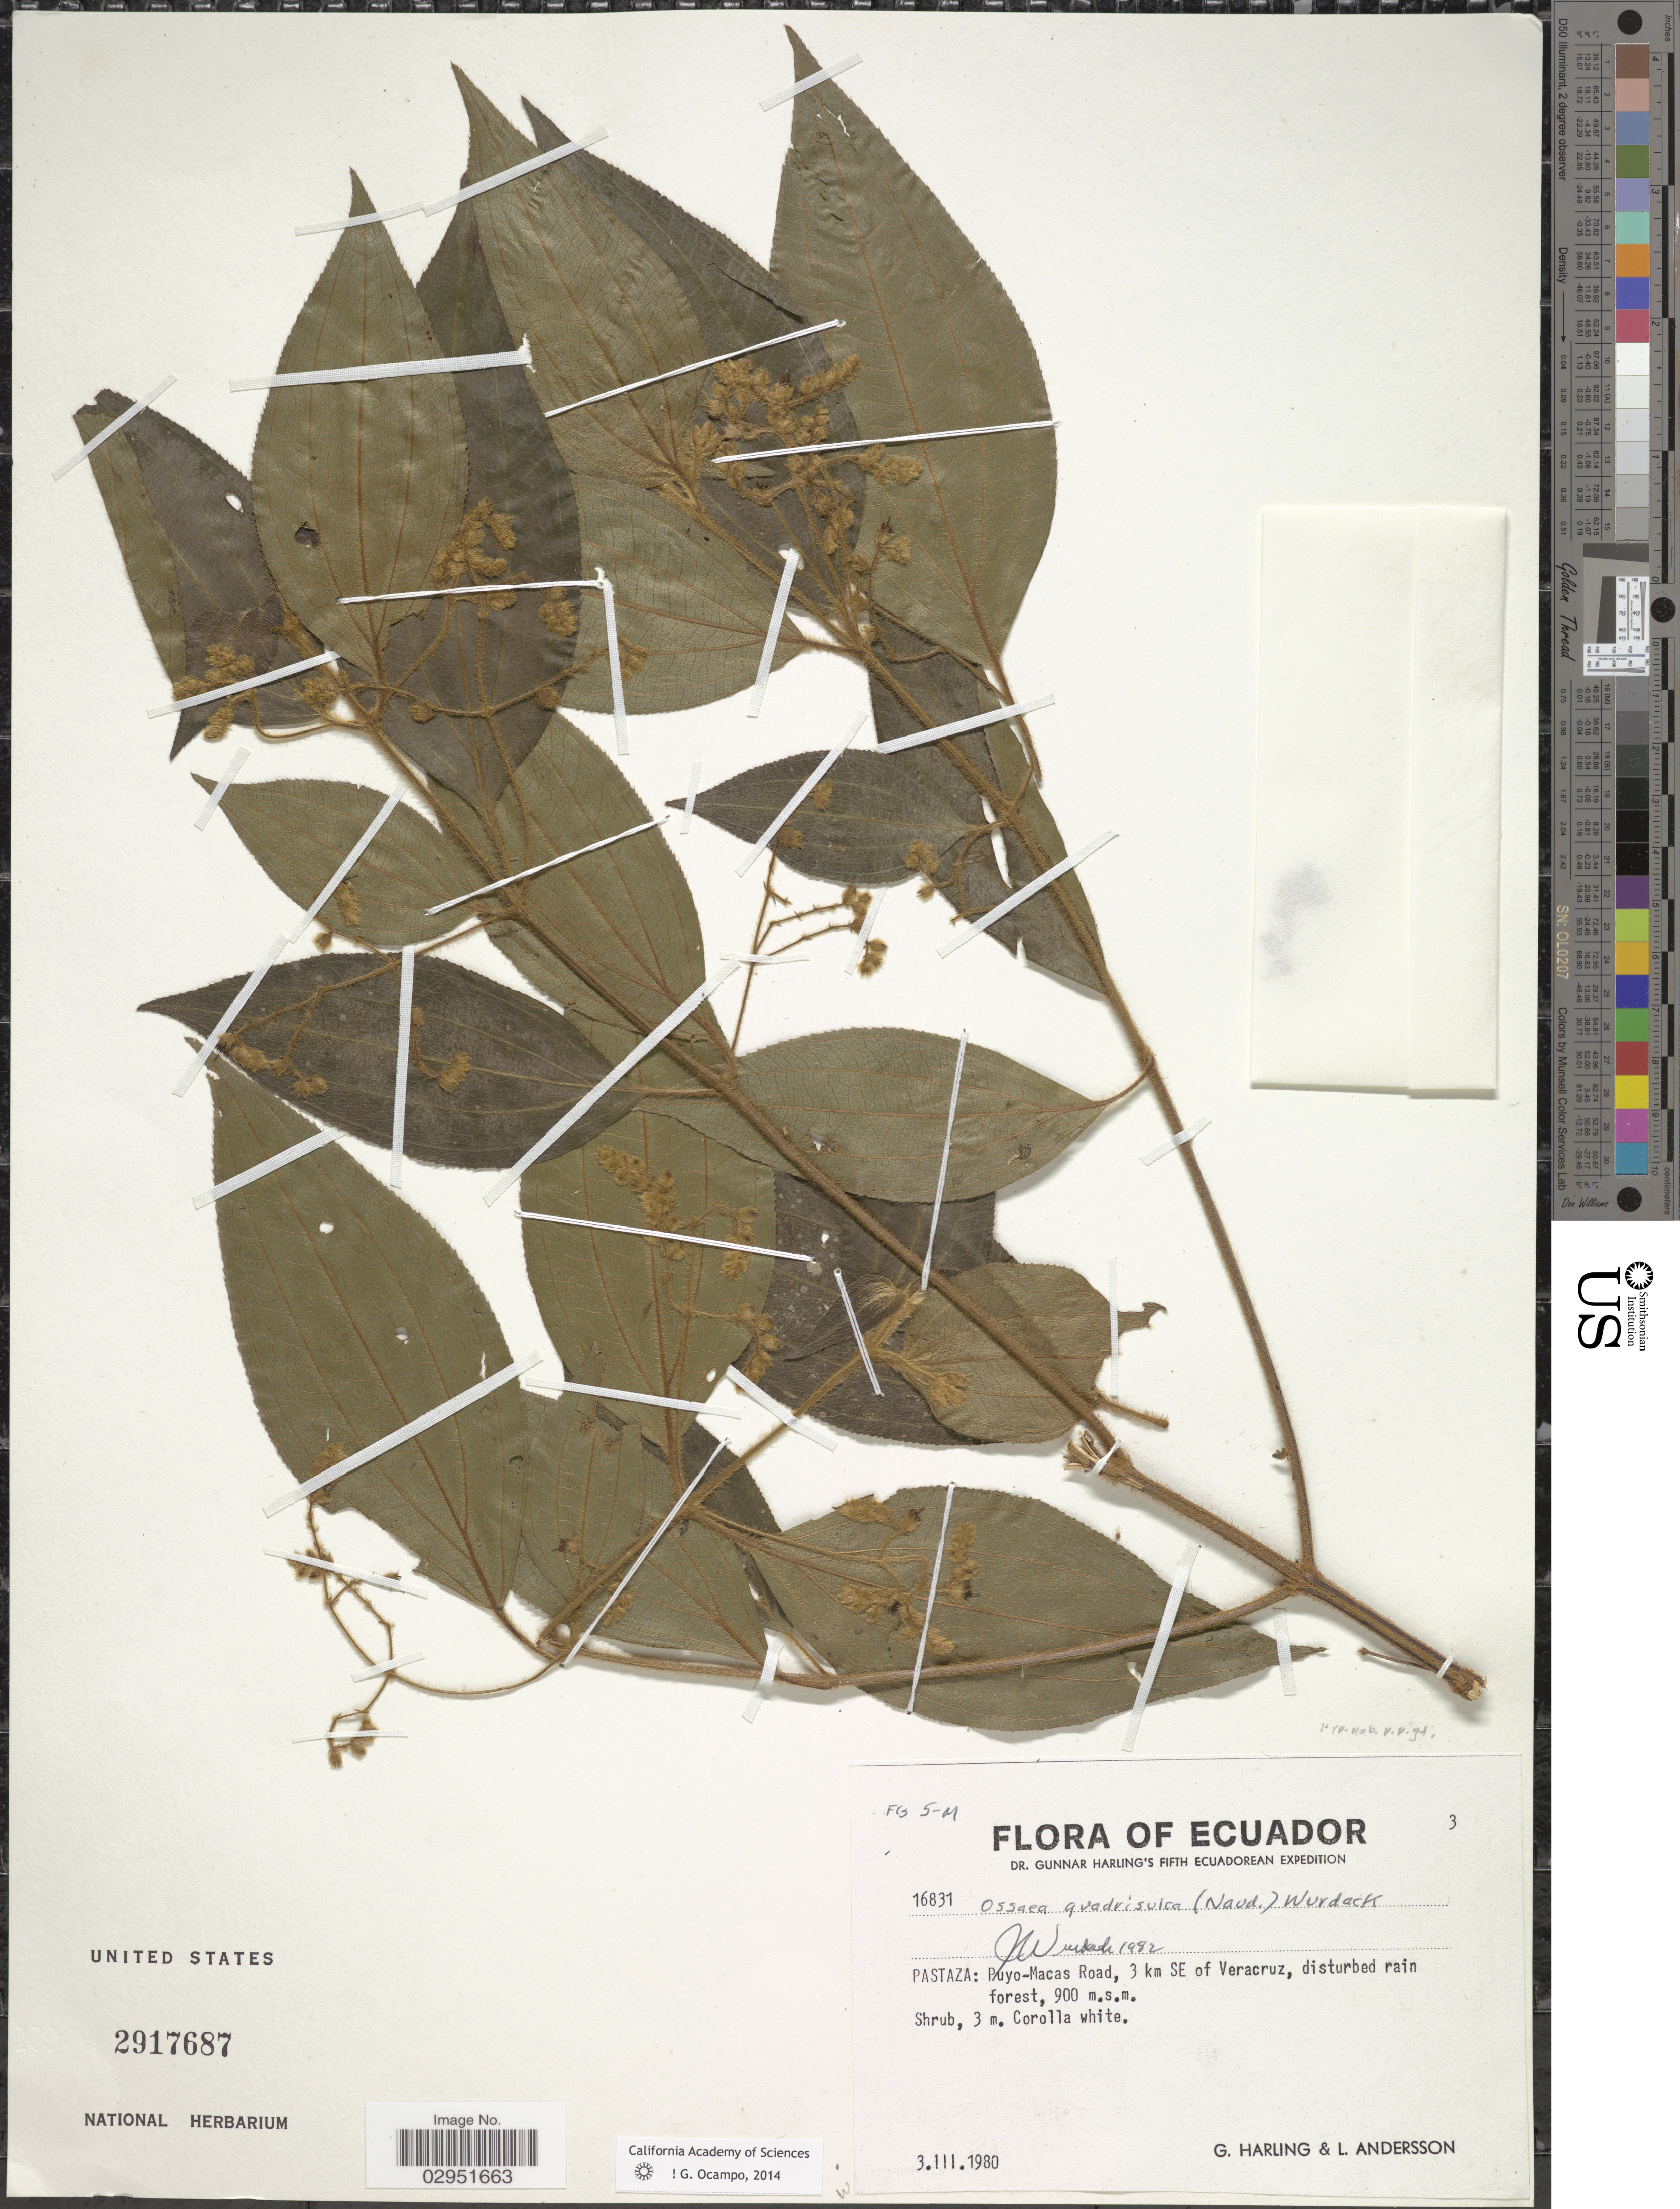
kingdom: Plantae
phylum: Tracheophyta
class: Magnoliopsida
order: Myrtales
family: Melastomataceae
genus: Ossaea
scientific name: Ossaea quadrisulca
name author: (Naudin) Wurdack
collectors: G. Harling & L. Andersson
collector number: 16831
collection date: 1980-03-03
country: Ecuador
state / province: Pastaza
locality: Puyo-Macas Road, 3 km SE of Veracruz.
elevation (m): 900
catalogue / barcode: US 2917687